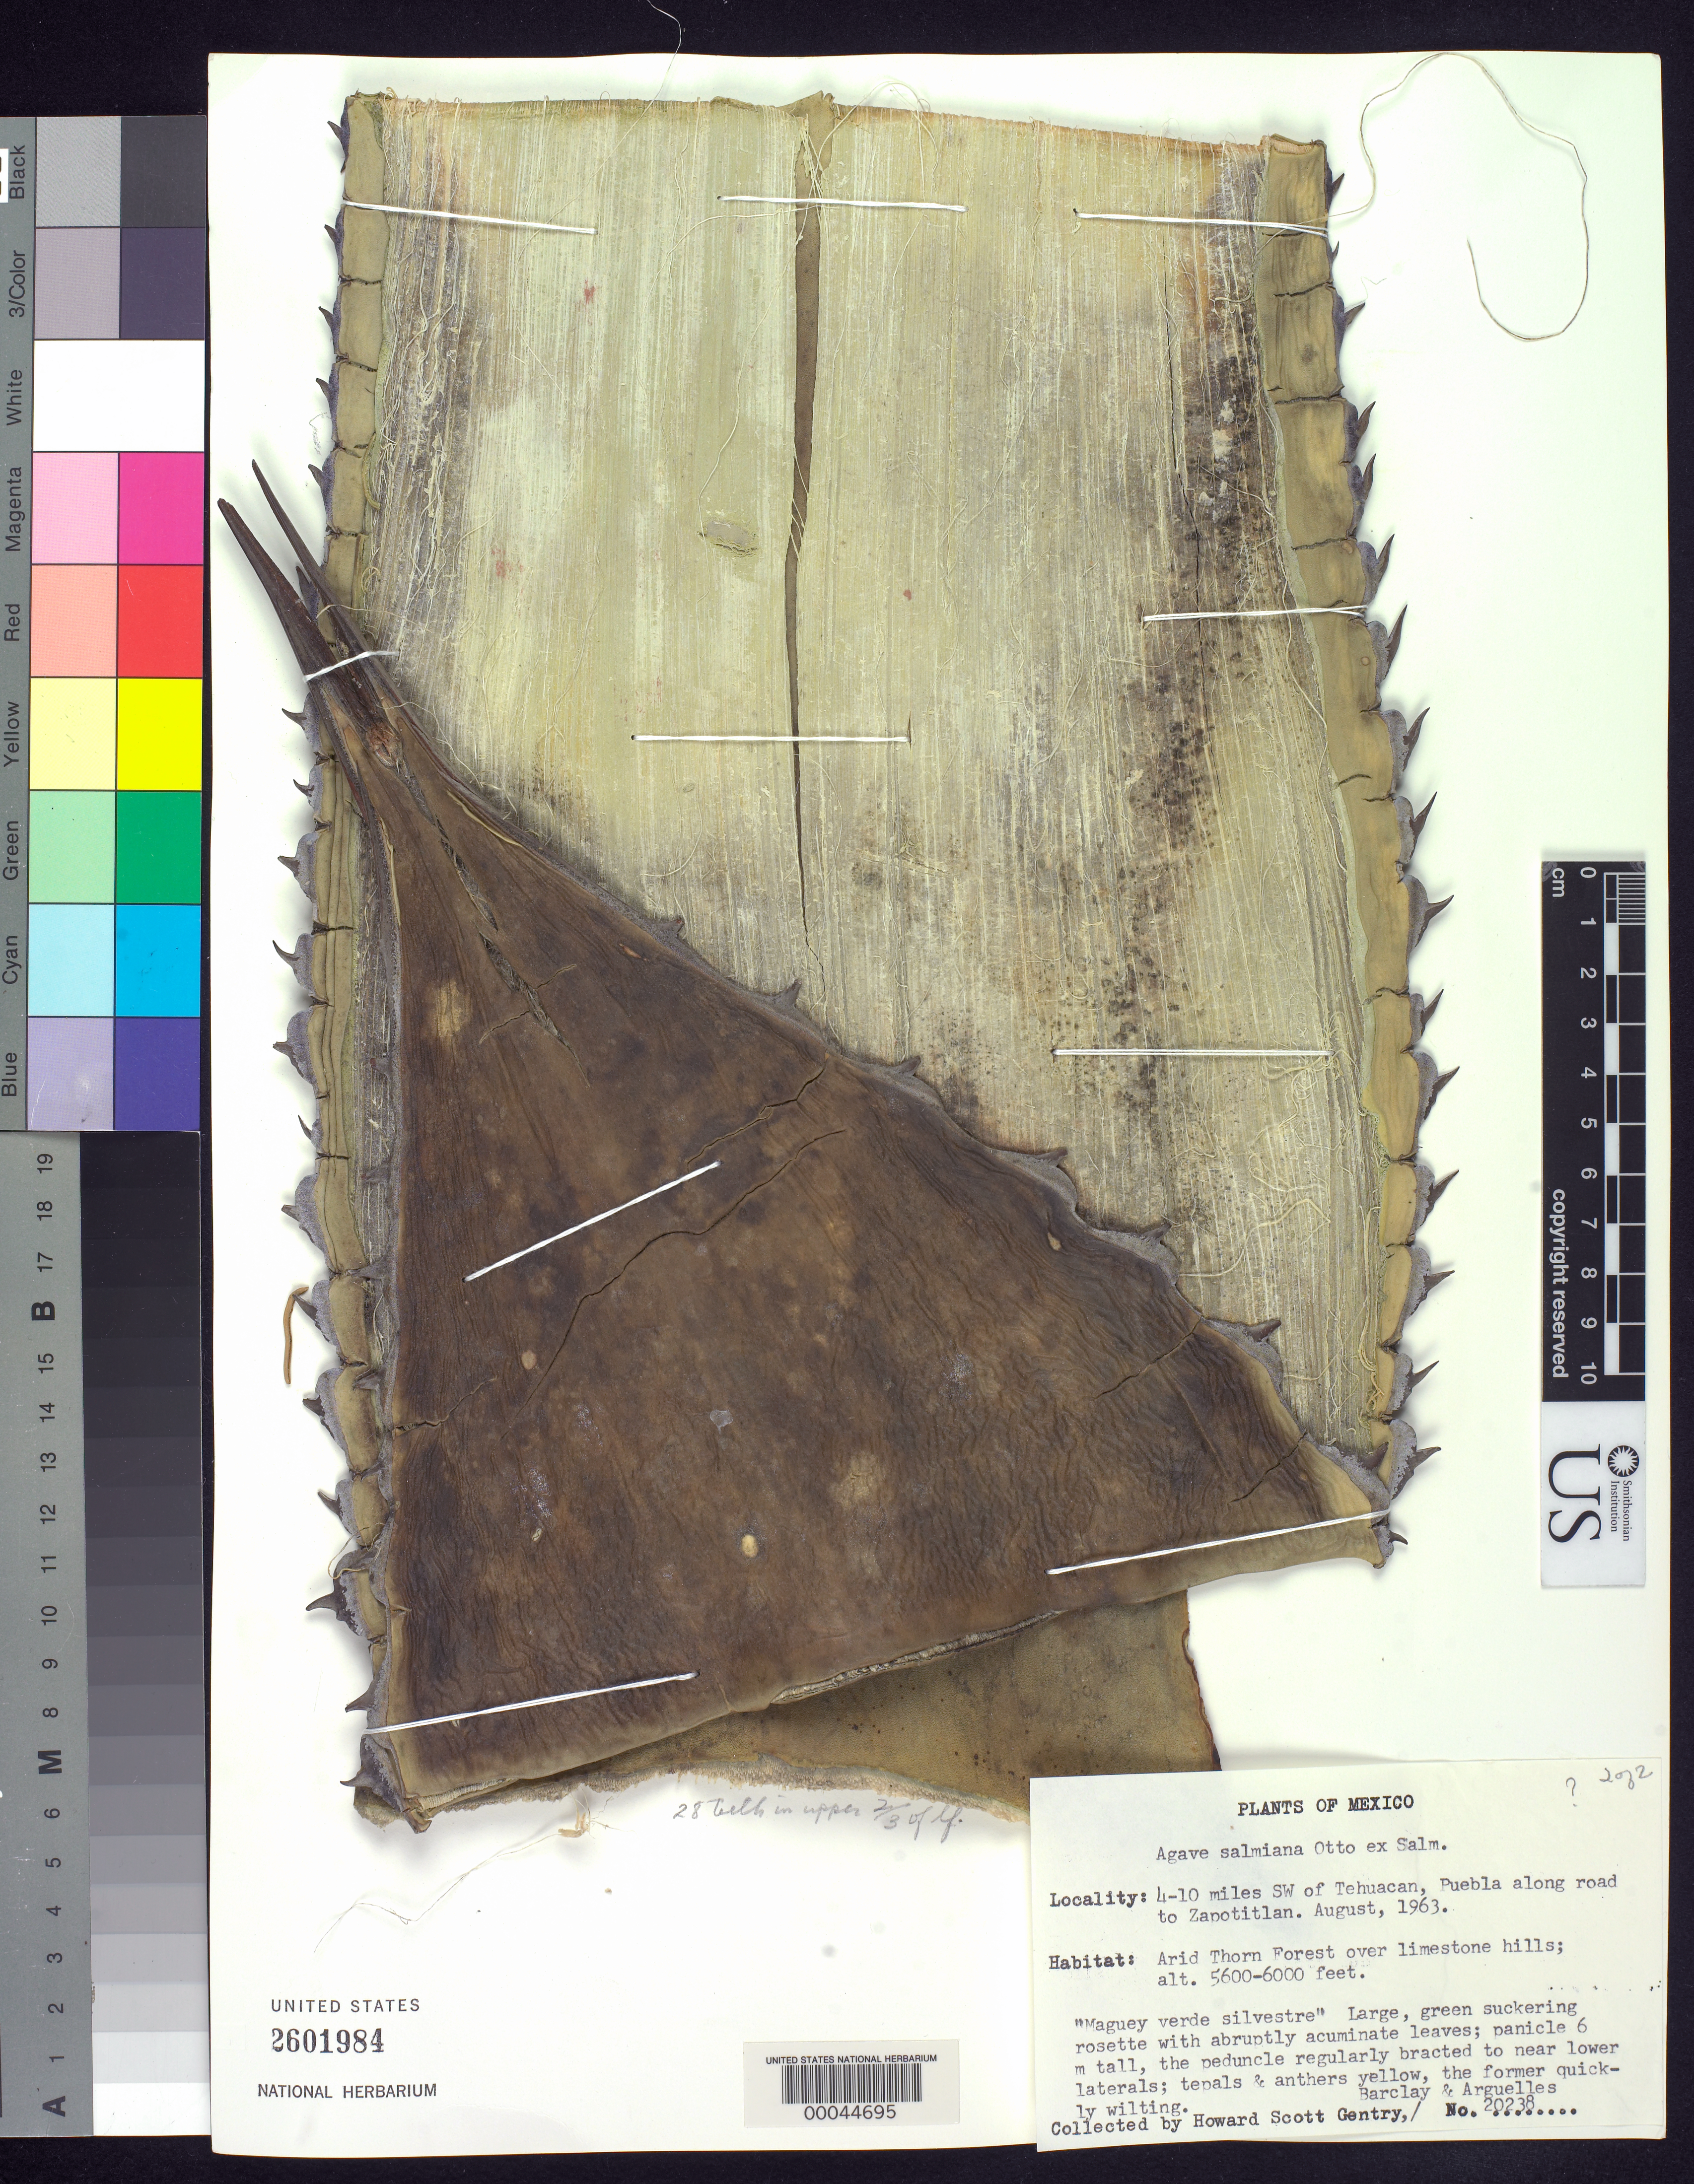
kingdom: Plantae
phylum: Tracheophyta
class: Liliopsida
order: Asparagales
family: Asparagaceae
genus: Agave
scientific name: Agave salmiana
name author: Otto ex Salm-Dyck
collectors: H. S. Gentry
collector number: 20238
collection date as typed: Aug 1963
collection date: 1963-08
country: Mexico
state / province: Puebla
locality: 4-10 mi SW of Tehuacan along road to Zapotitlan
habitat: Arid thorn forest over limestone hills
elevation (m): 1707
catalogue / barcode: US 2601984